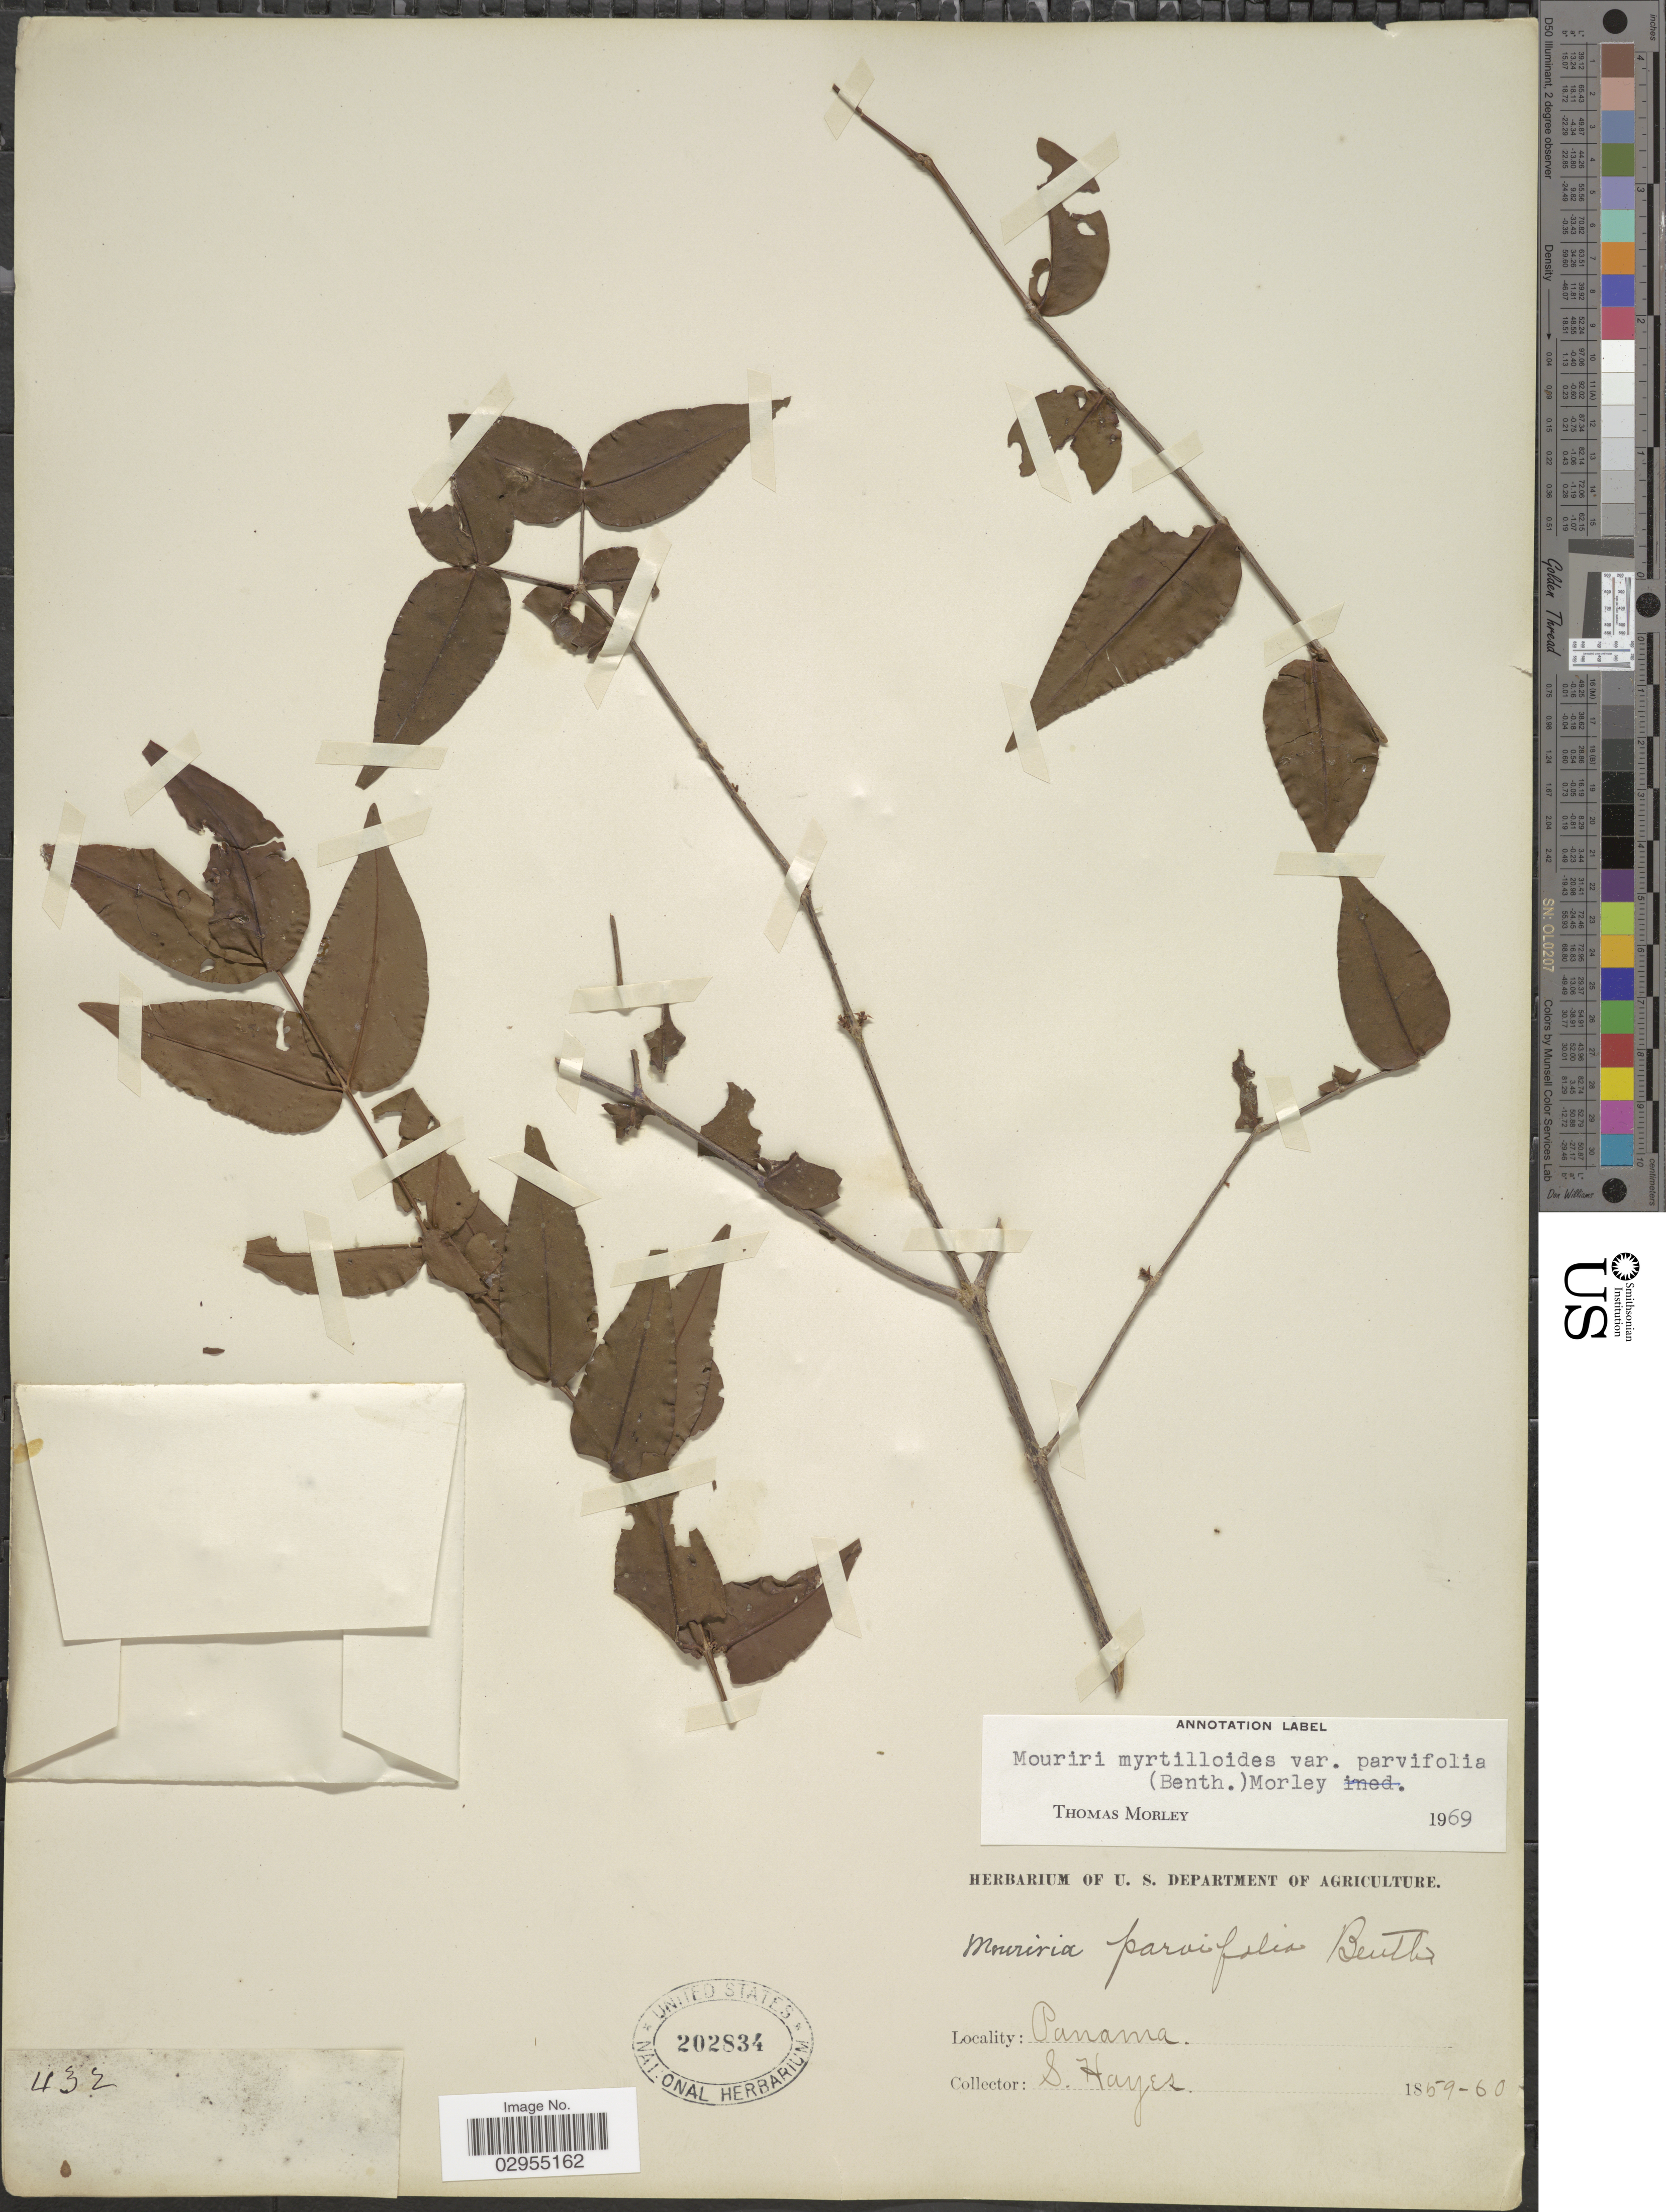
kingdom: Plantae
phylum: Tracheophyta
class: Magnoliopsida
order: Myrtales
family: Melastomataceae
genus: Mouriri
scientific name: Mouriri parvifolia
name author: Benth.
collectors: S. Hayes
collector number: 432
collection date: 1859/1860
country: Panama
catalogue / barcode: US 202834